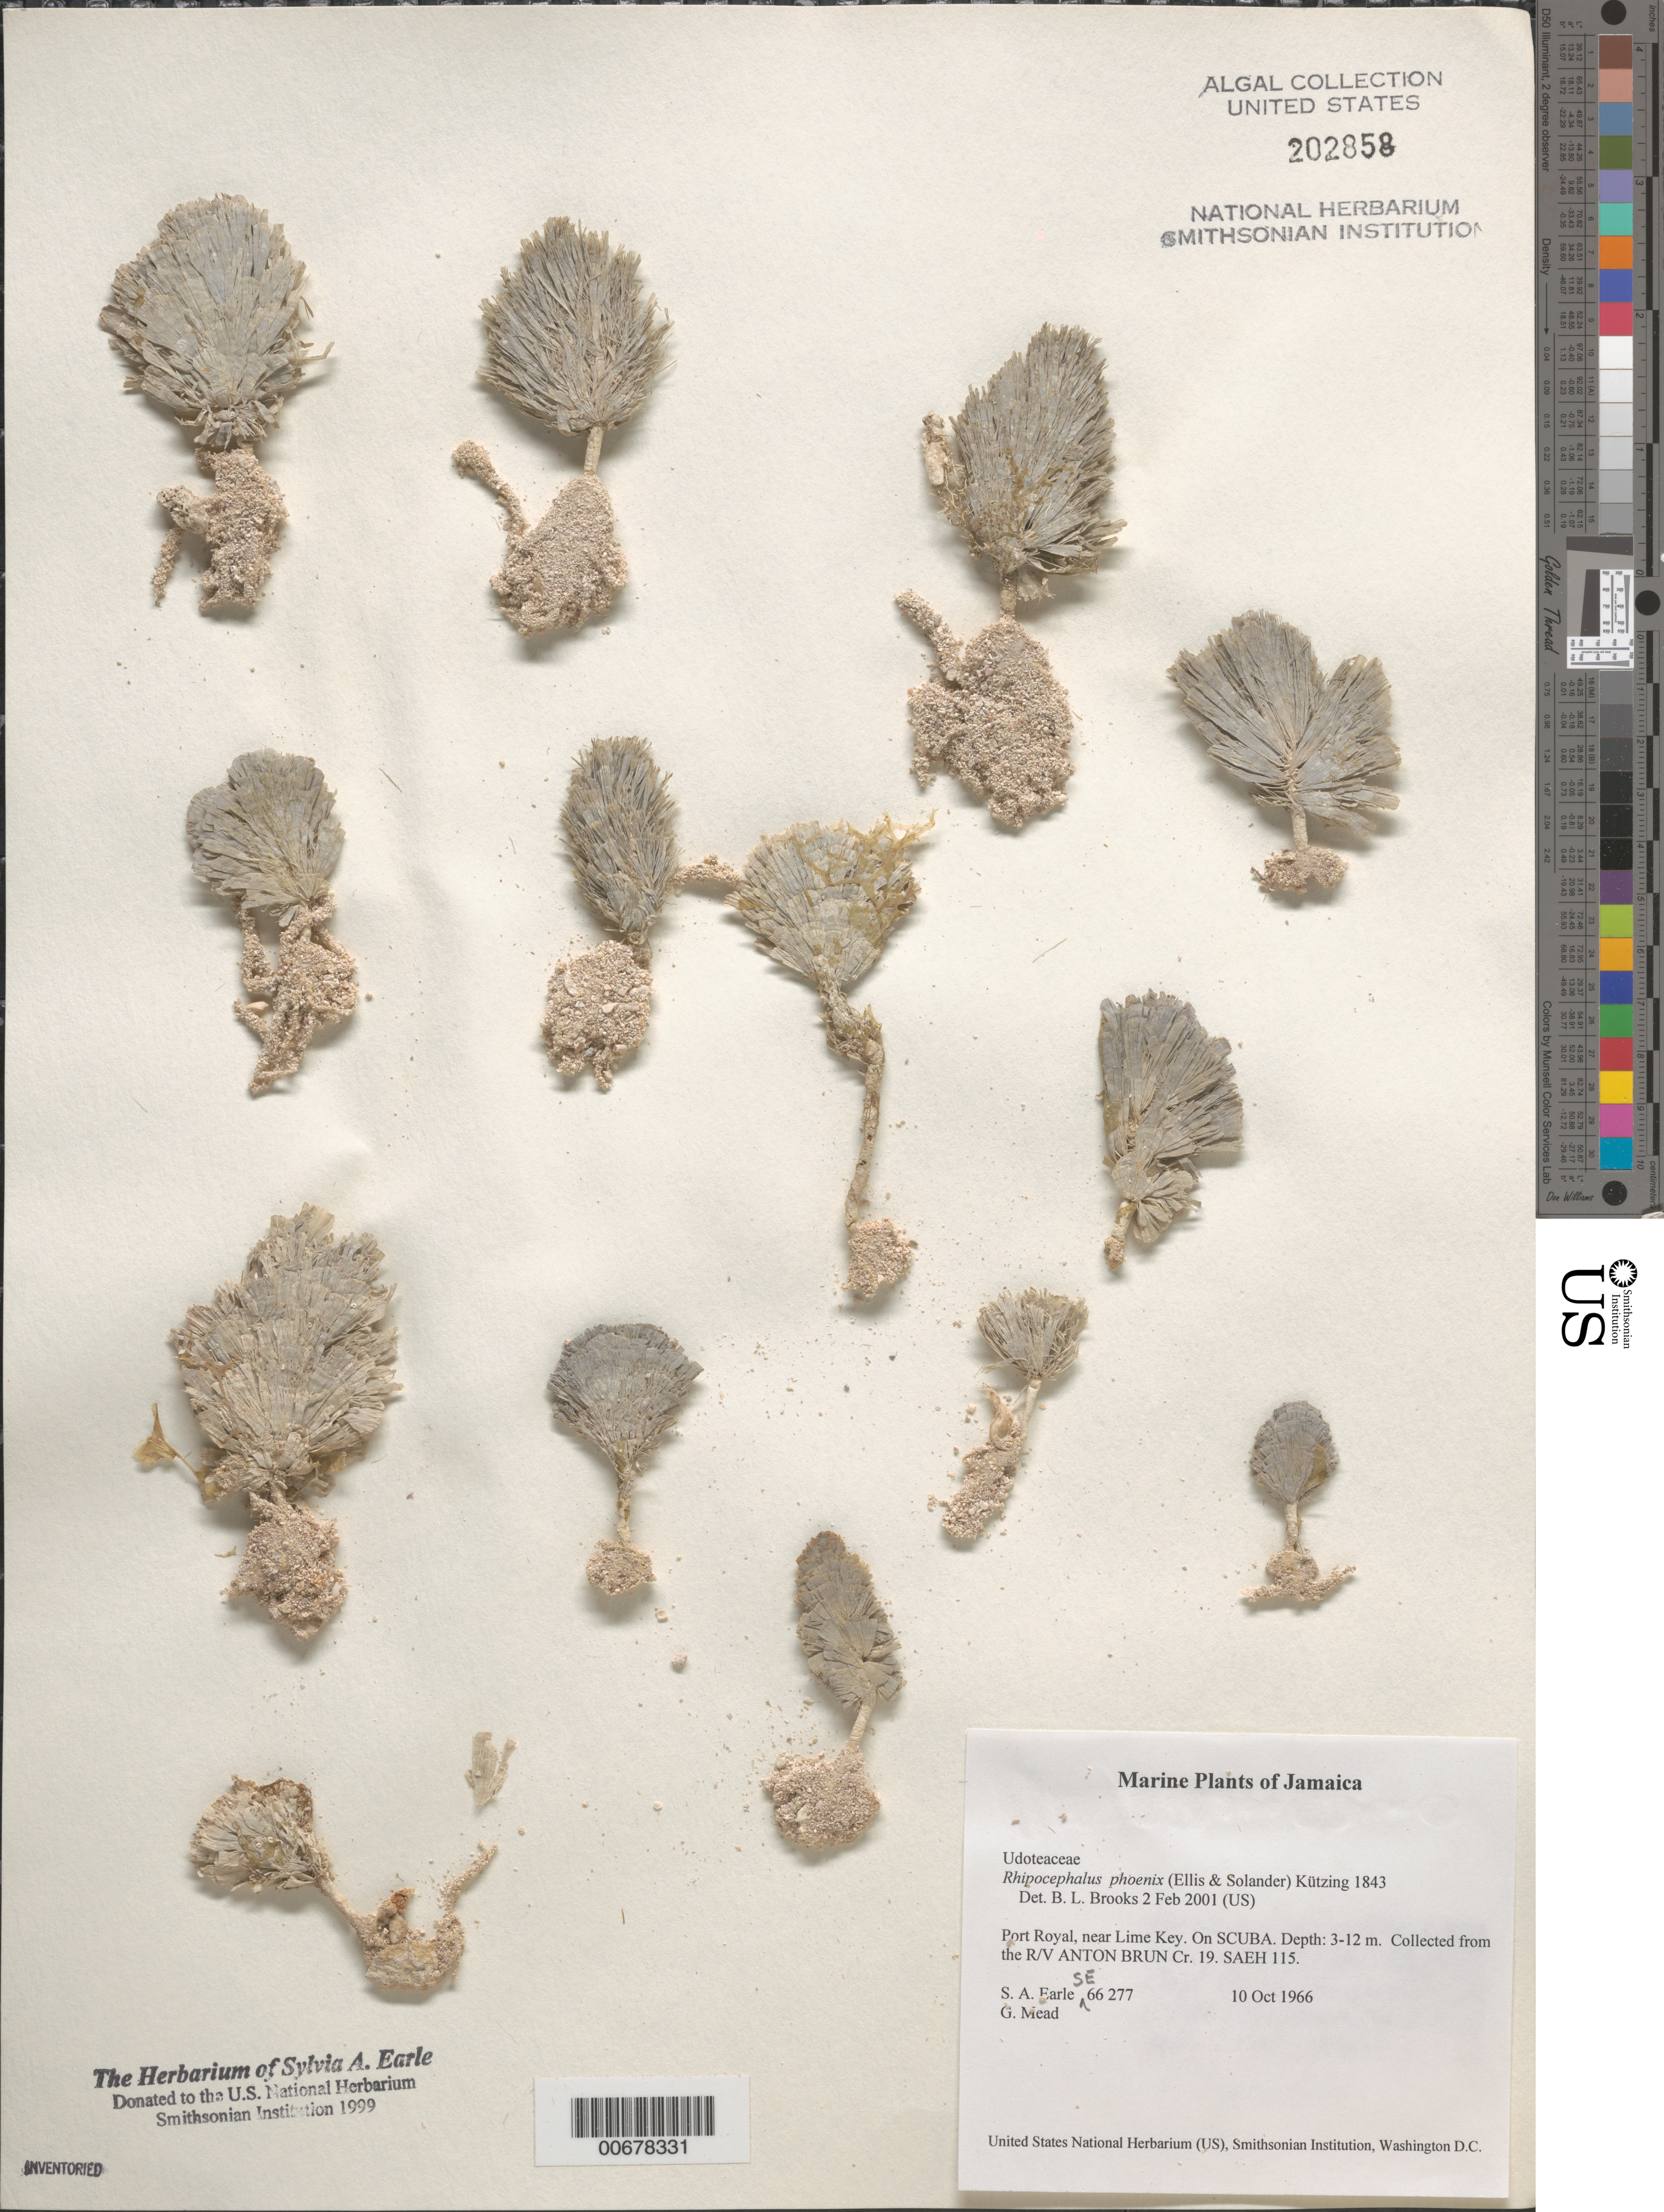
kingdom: Plantae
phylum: Chlorophyta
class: Ulvophyceae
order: Bryopsidales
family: Udoteaceae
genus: Rhipocephalus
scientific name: Rhipocephalus phoenix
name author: (J. Ellis & Sol.) Kütz.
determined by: Brooks, B. L., (BOT), Smithsonian Institution - National Museum of Natural History (UNITED STATES)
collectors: S. A. Earle & G. W. Mead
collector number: SE 66277 & SAEH 115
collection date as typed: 10 Oct 1966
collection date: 1966-10-10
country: Jamaica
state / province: Kingston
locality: Port Royal, near Lime Key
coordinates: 17 55.1'N, 76 49.2'W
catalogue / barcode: US 202858